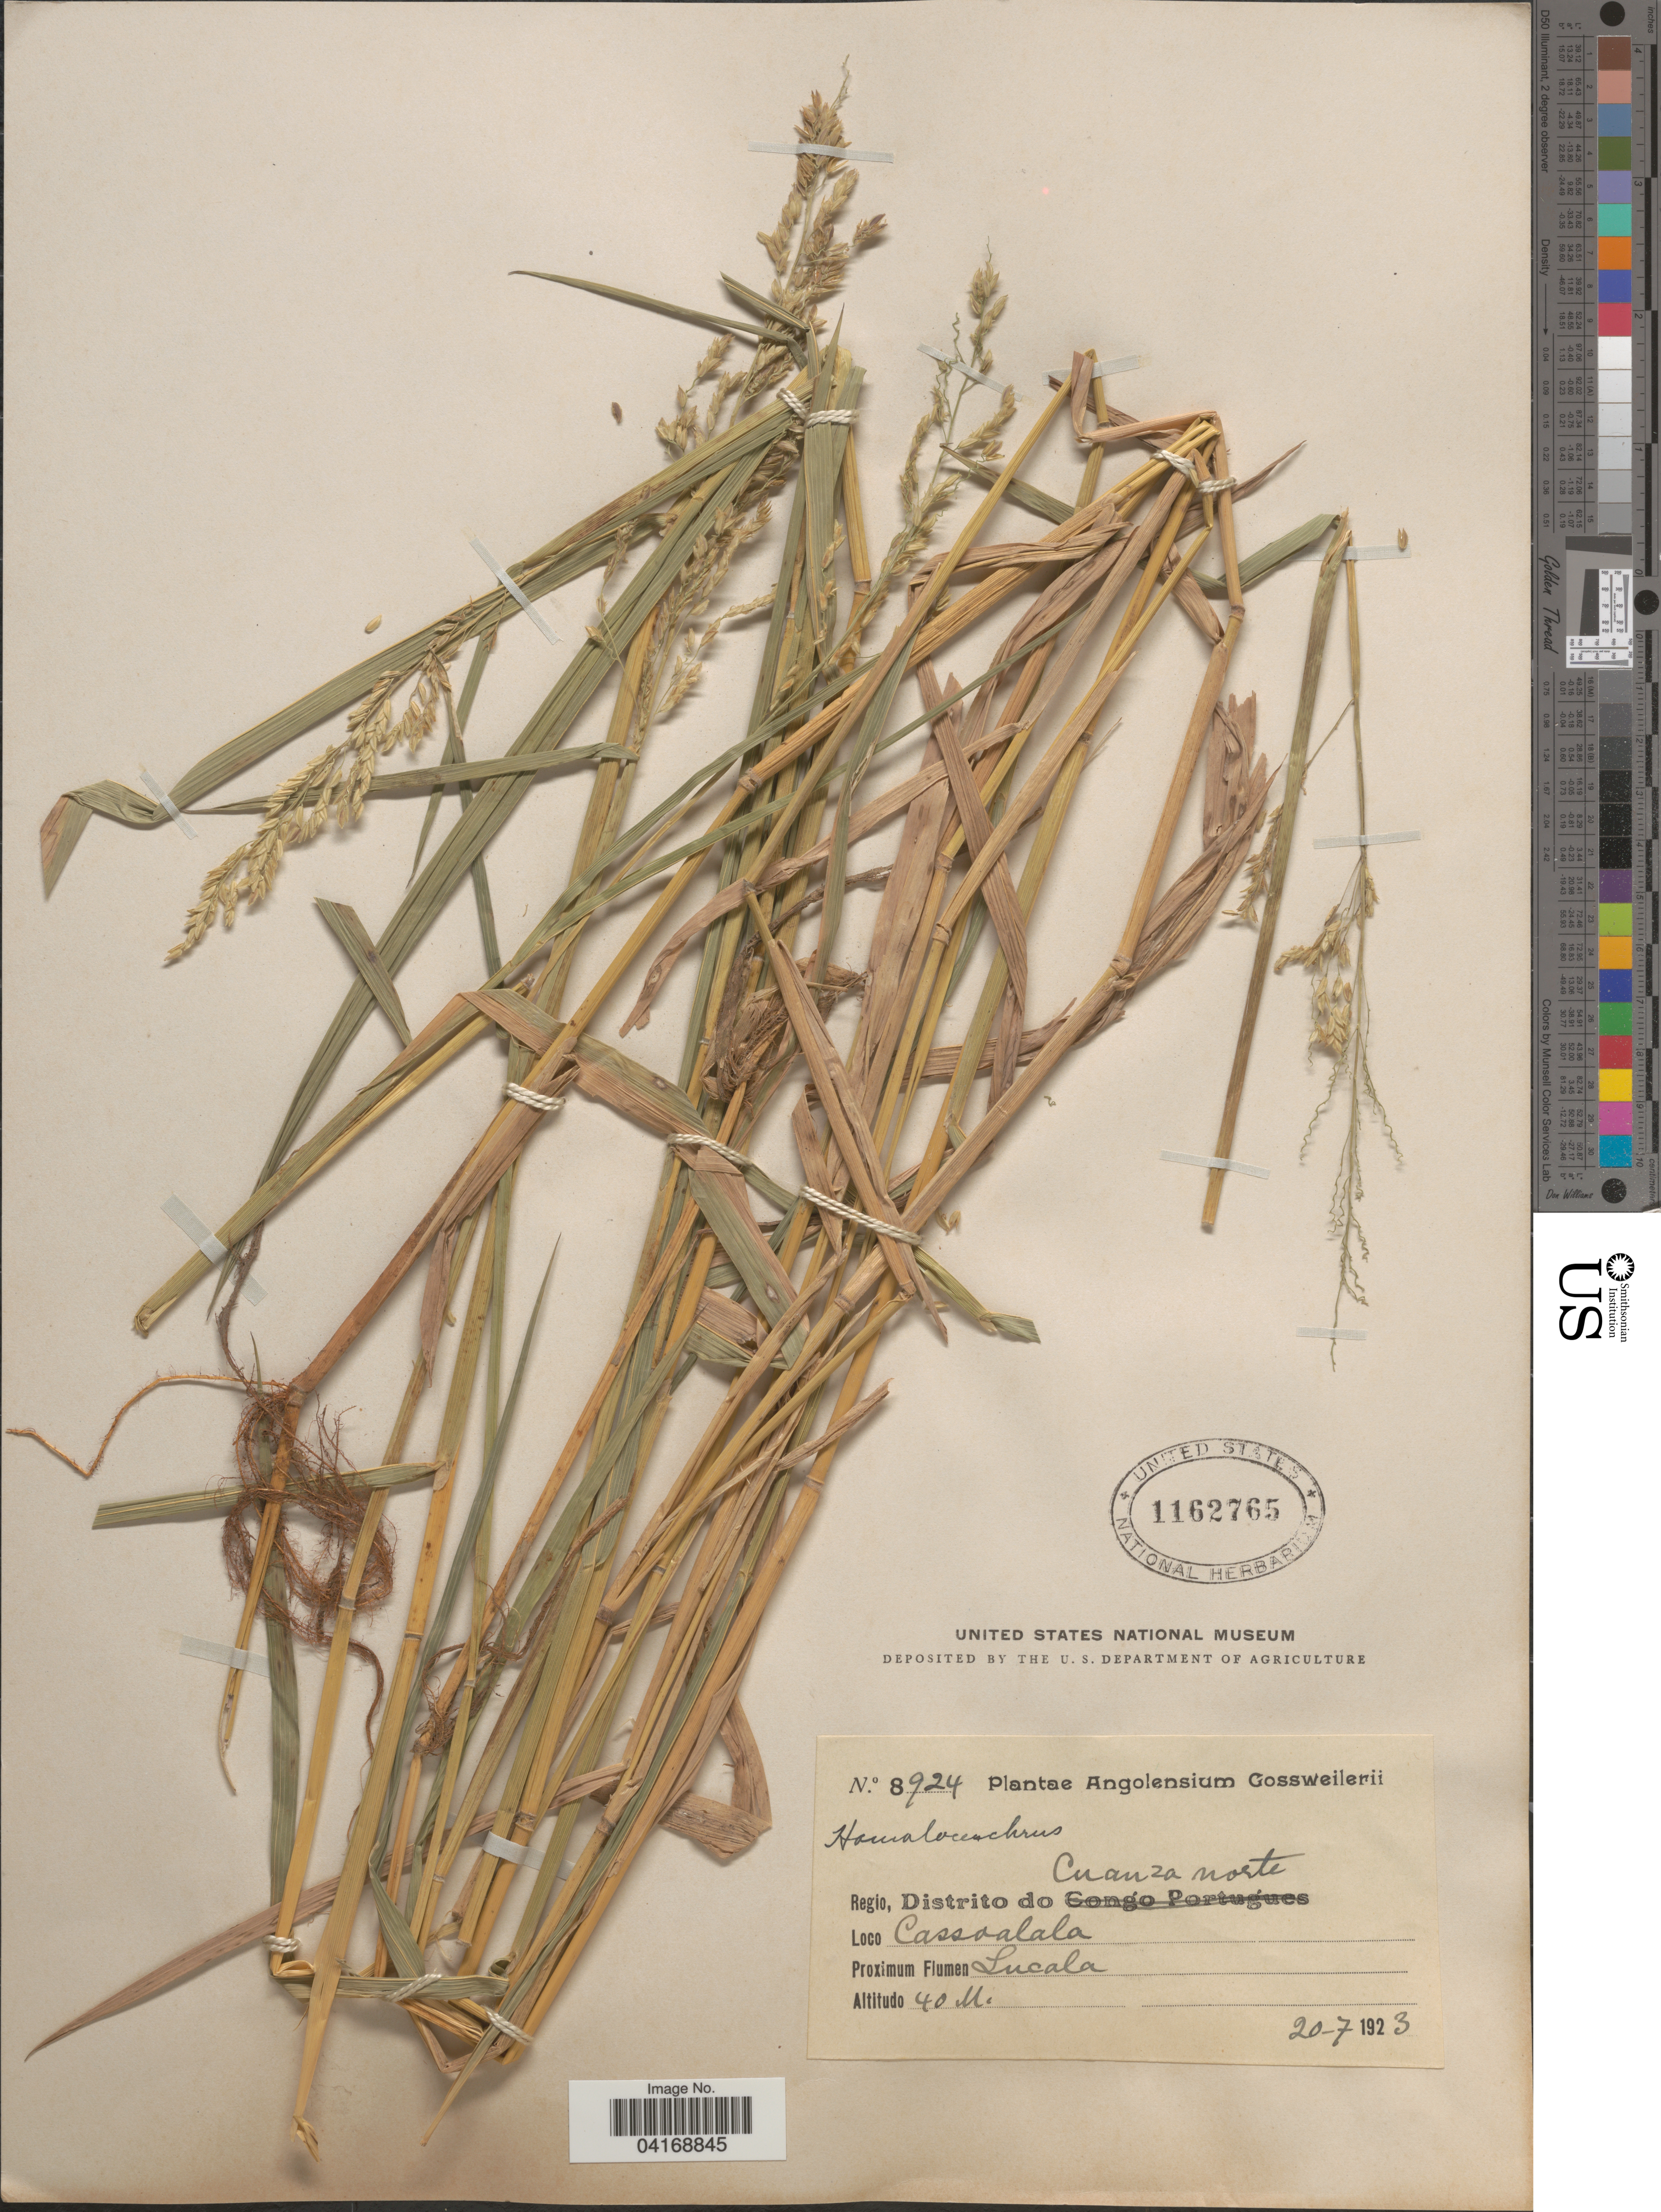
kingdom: Plantae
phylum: Tracheophyta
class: Liliopsida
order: Poales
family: Poaceae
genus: Leersia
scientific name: Leersia hexandra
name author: Sw.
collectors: -. Gossweiler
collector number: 8924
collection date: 1923-07-20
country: Angola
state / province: Cuanza Norte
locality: Regio, Distrito do Cuanza norte. Cassoalala. Proximum Flumen Lucala.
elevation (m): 40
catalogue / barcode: US 1162765